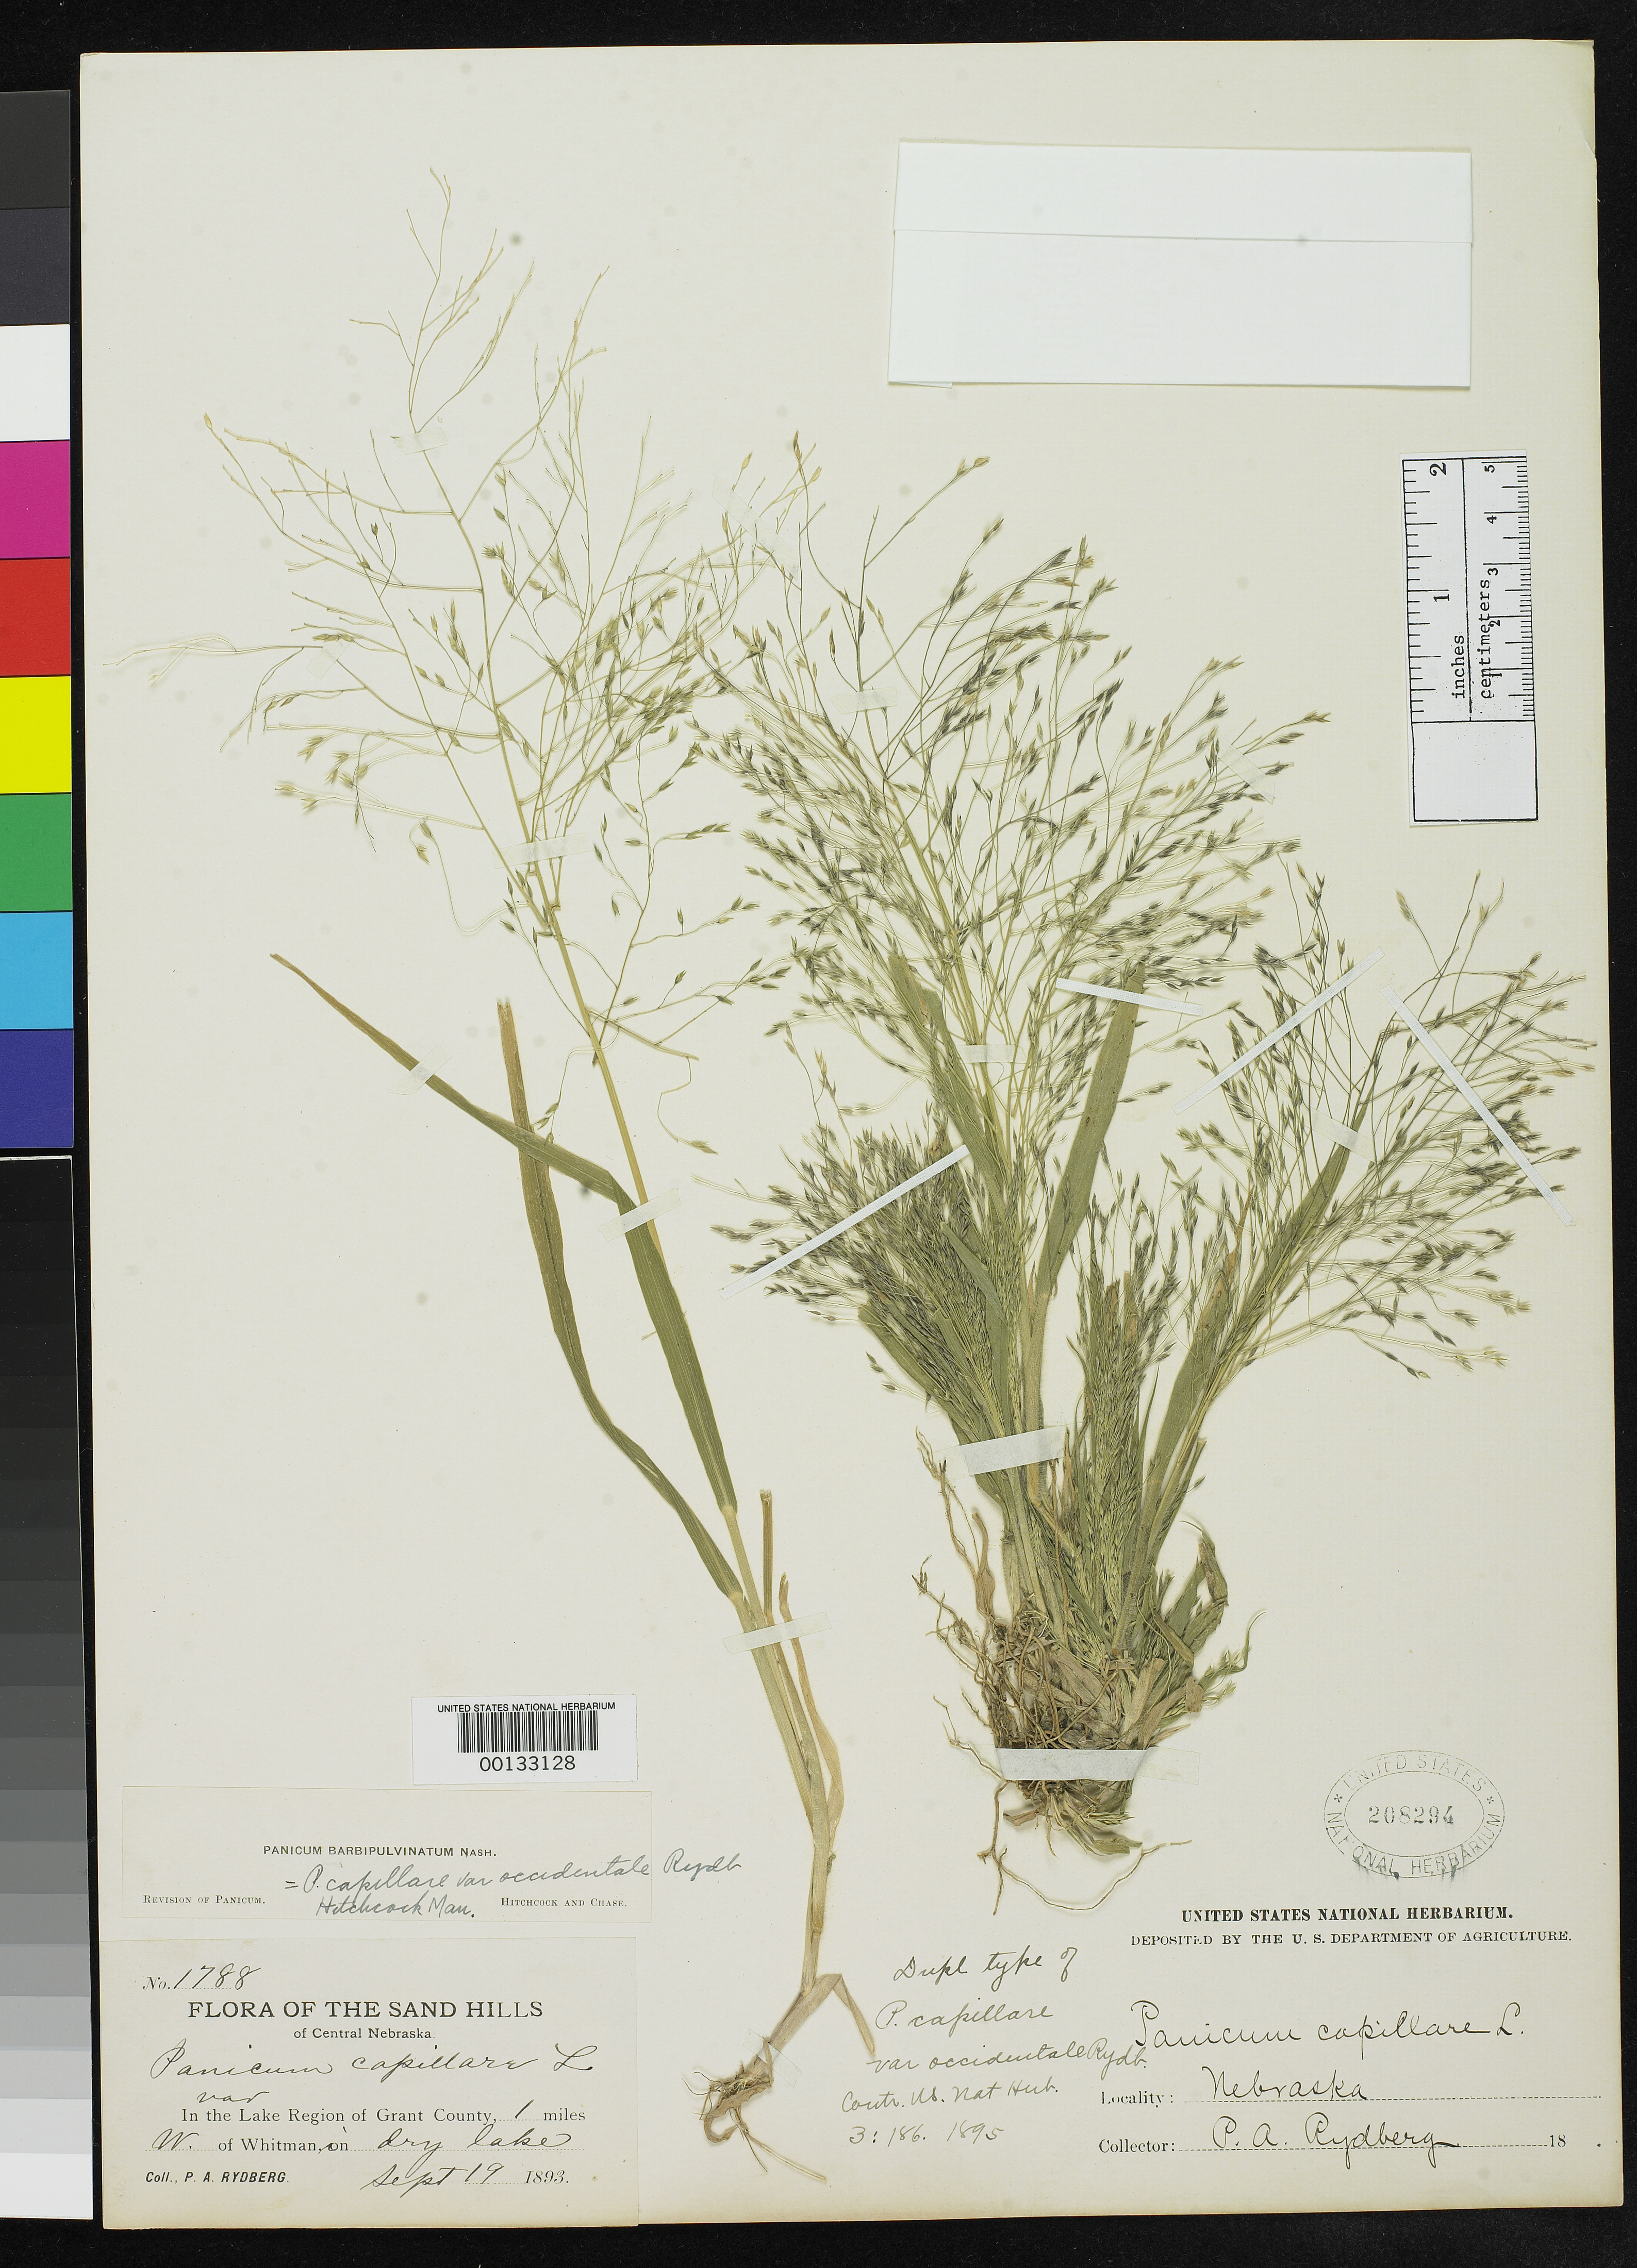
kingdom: Plantae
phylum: Tracheophyta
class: Liliopsida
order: Poales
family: Poaceae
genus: Panicum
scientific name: Panicum capillare var. occidentale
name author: Rydb.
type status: Isotype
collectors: P. A. Rydberg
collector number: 1788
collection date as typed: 19 Sep 1893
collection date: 1893-09-19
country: United States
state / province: Nebraska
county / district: Grant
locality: Lake region, 1 mi W of Whitman on dry lake.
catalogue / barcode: US 208294